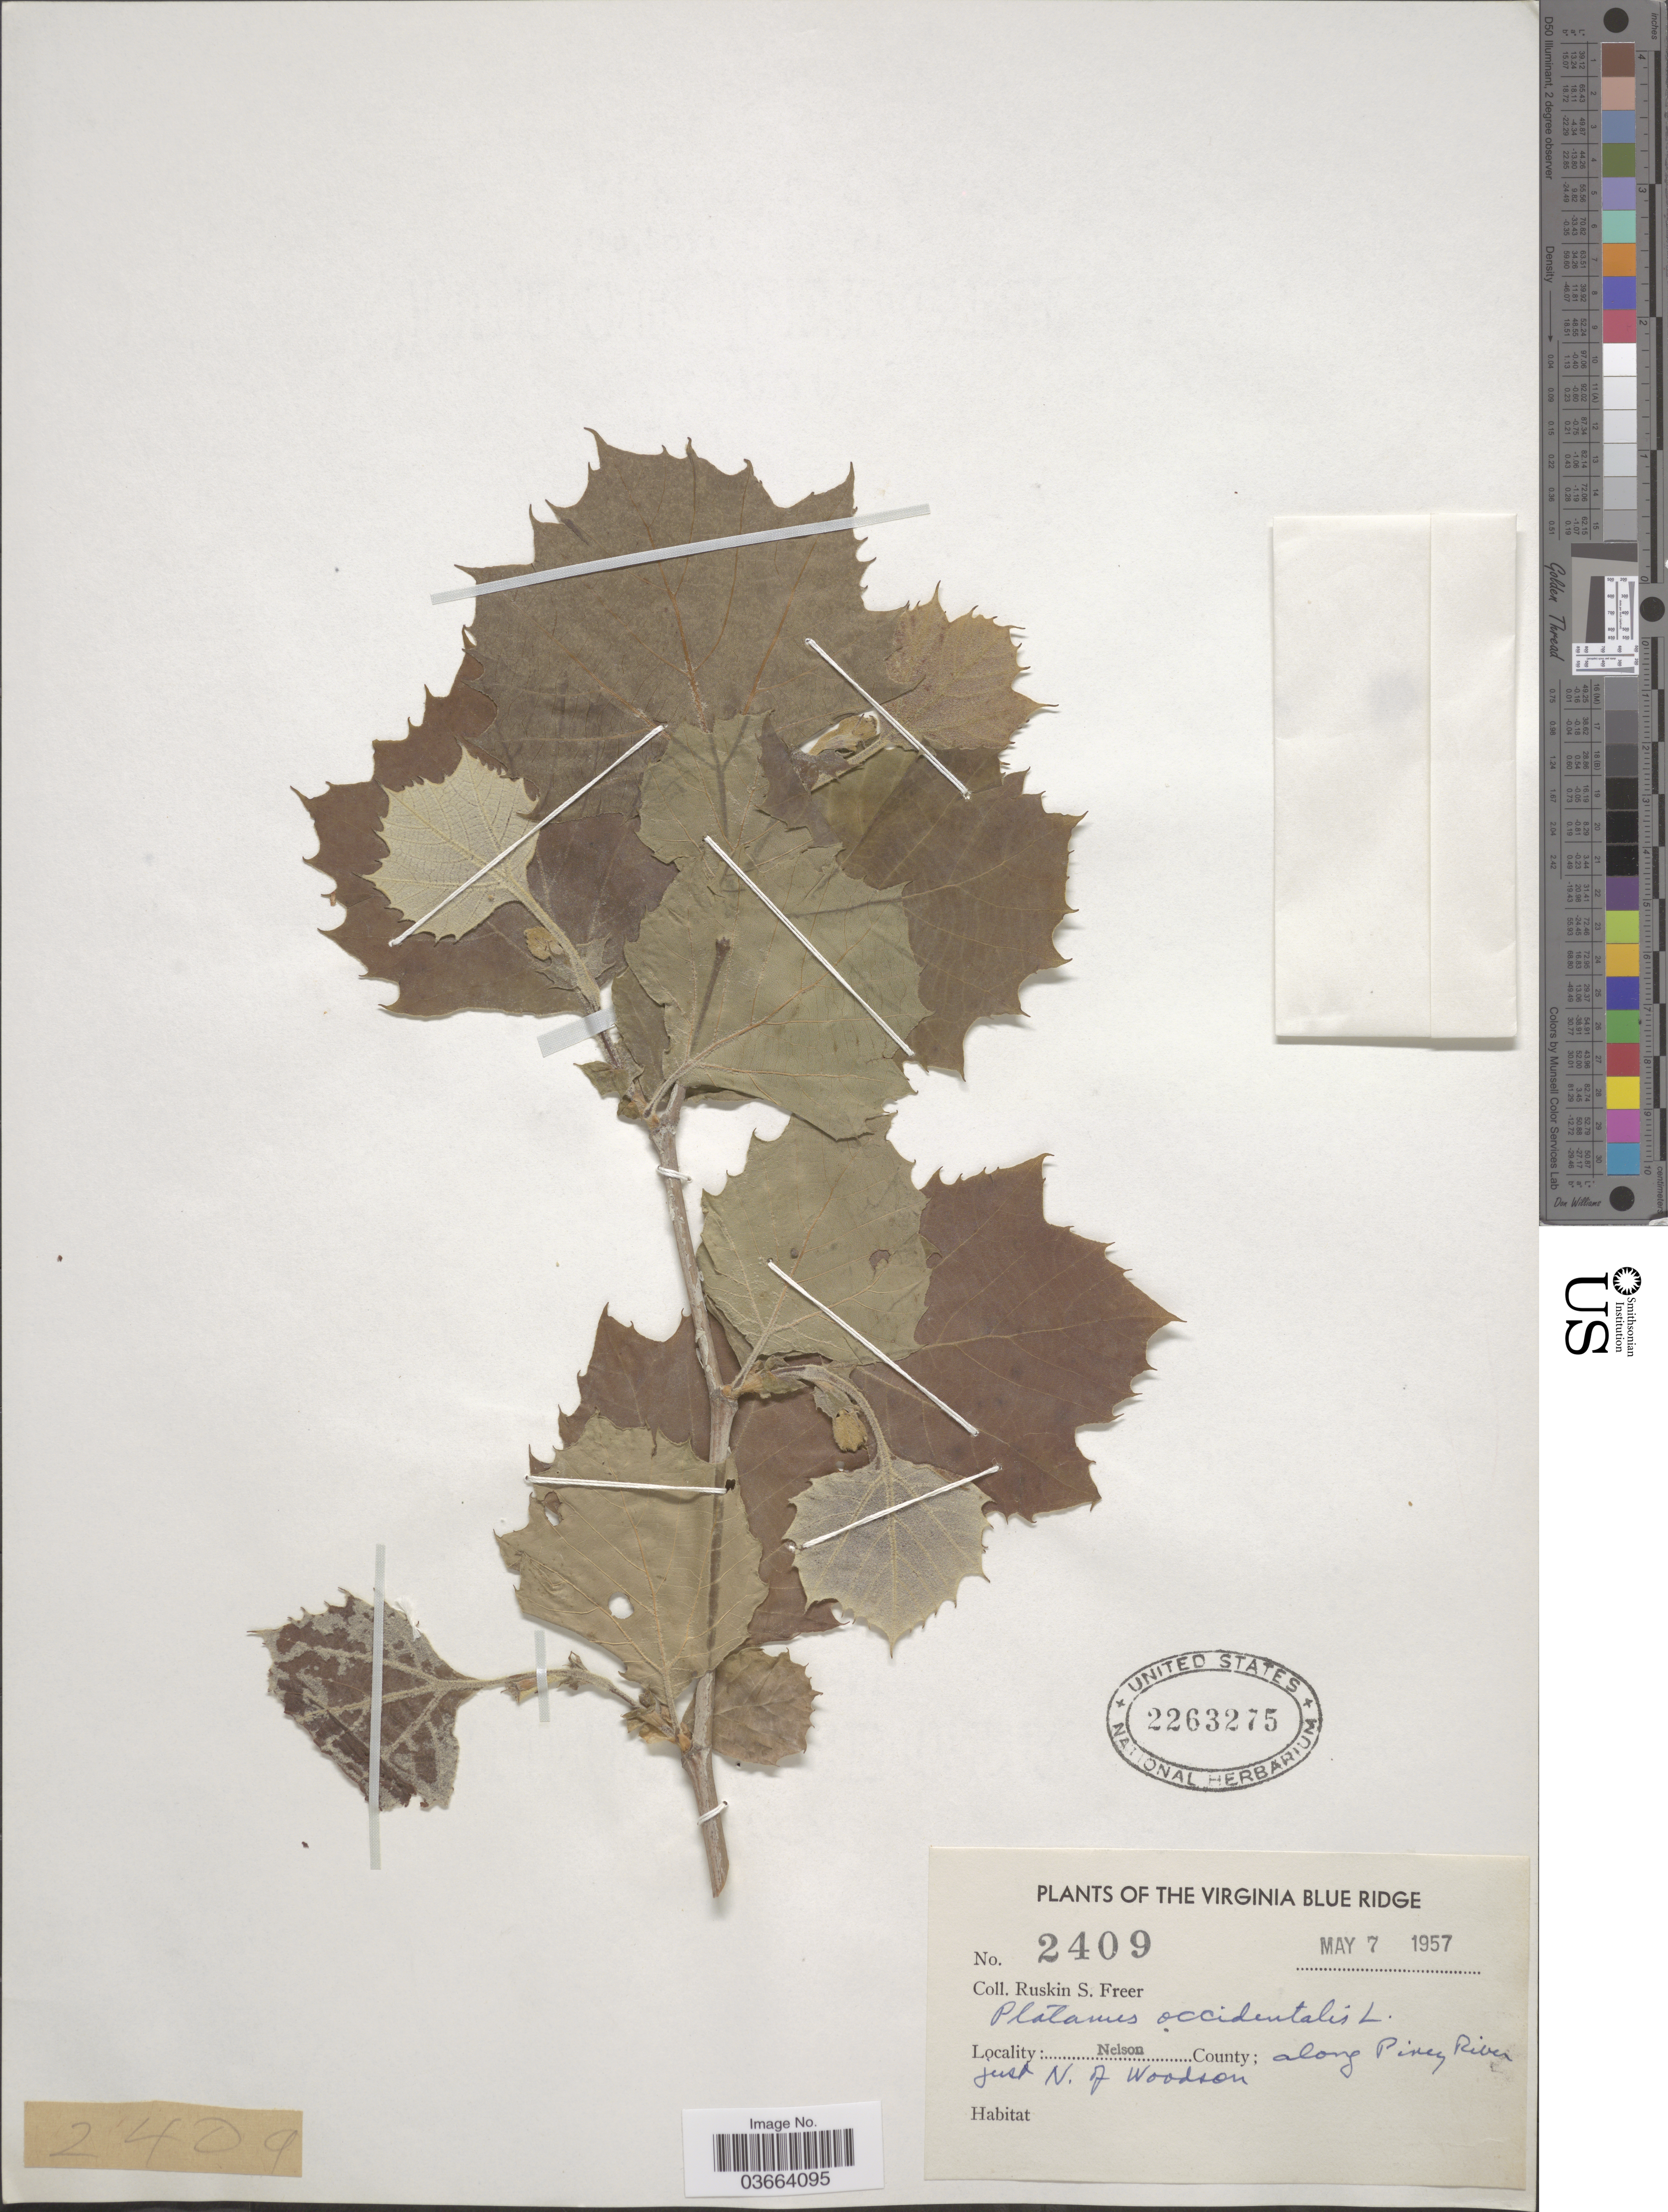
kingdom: Plantae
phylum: Tracheophyta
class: Magnoliopsida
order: Proteales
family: Platanaceae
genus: Platanus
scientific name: Platanus occidentalis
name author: L.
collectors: R. Freer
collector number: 2409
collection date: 1957-05-07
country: United States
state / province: Virginia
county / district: Nelson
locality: The Virginia Blue Ridge. Nelson County; along Piney River just N. of Woodson.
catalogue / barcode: US 2263275